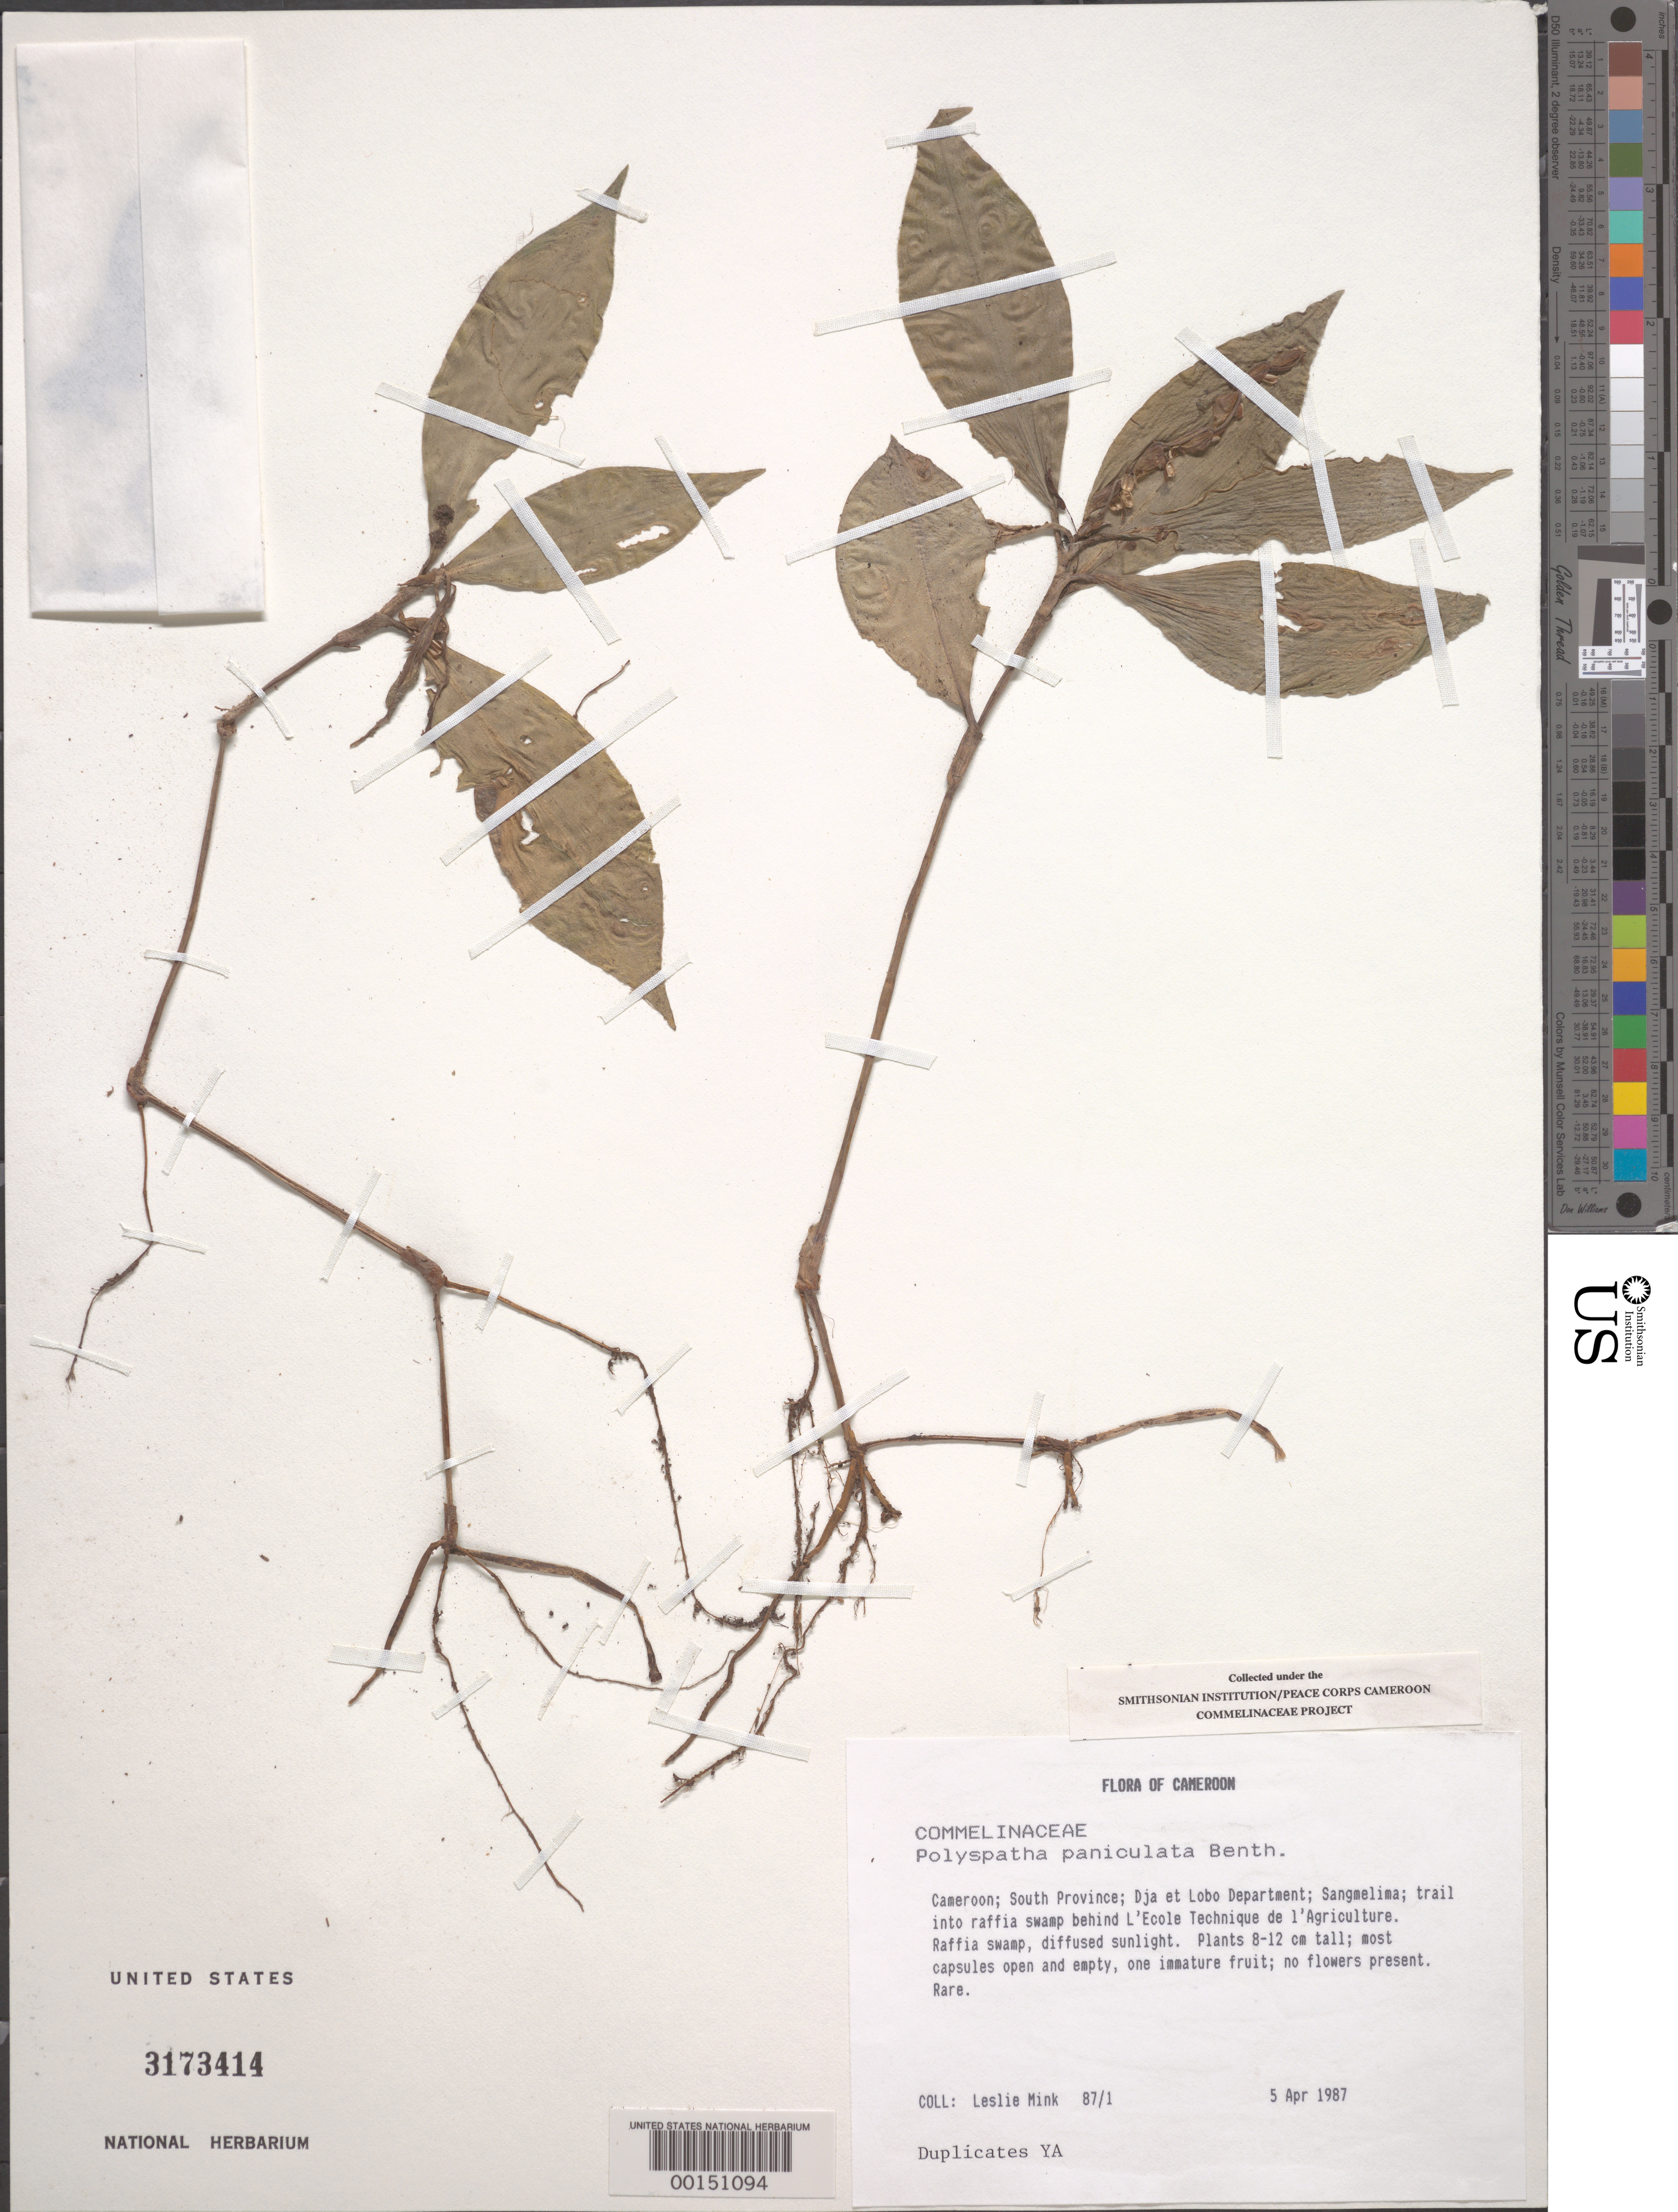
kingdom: Plantae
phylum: Tracheophyta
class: Liliopsida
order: Commelinales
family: Commelinaceae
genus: Polyspatha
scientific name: Polyspatha paniculata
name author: Benth.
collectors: L. Mink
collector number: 87/1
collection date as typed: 05 Apr 1987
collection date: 1987-04-05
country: Cameroon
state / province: Sud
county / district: Dja-et-lobo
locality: Sangmelima, trail into rafia swamp behind L'Ecole Technique de l'Agriculture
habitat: Raffia swamp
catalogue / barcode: US 3173414